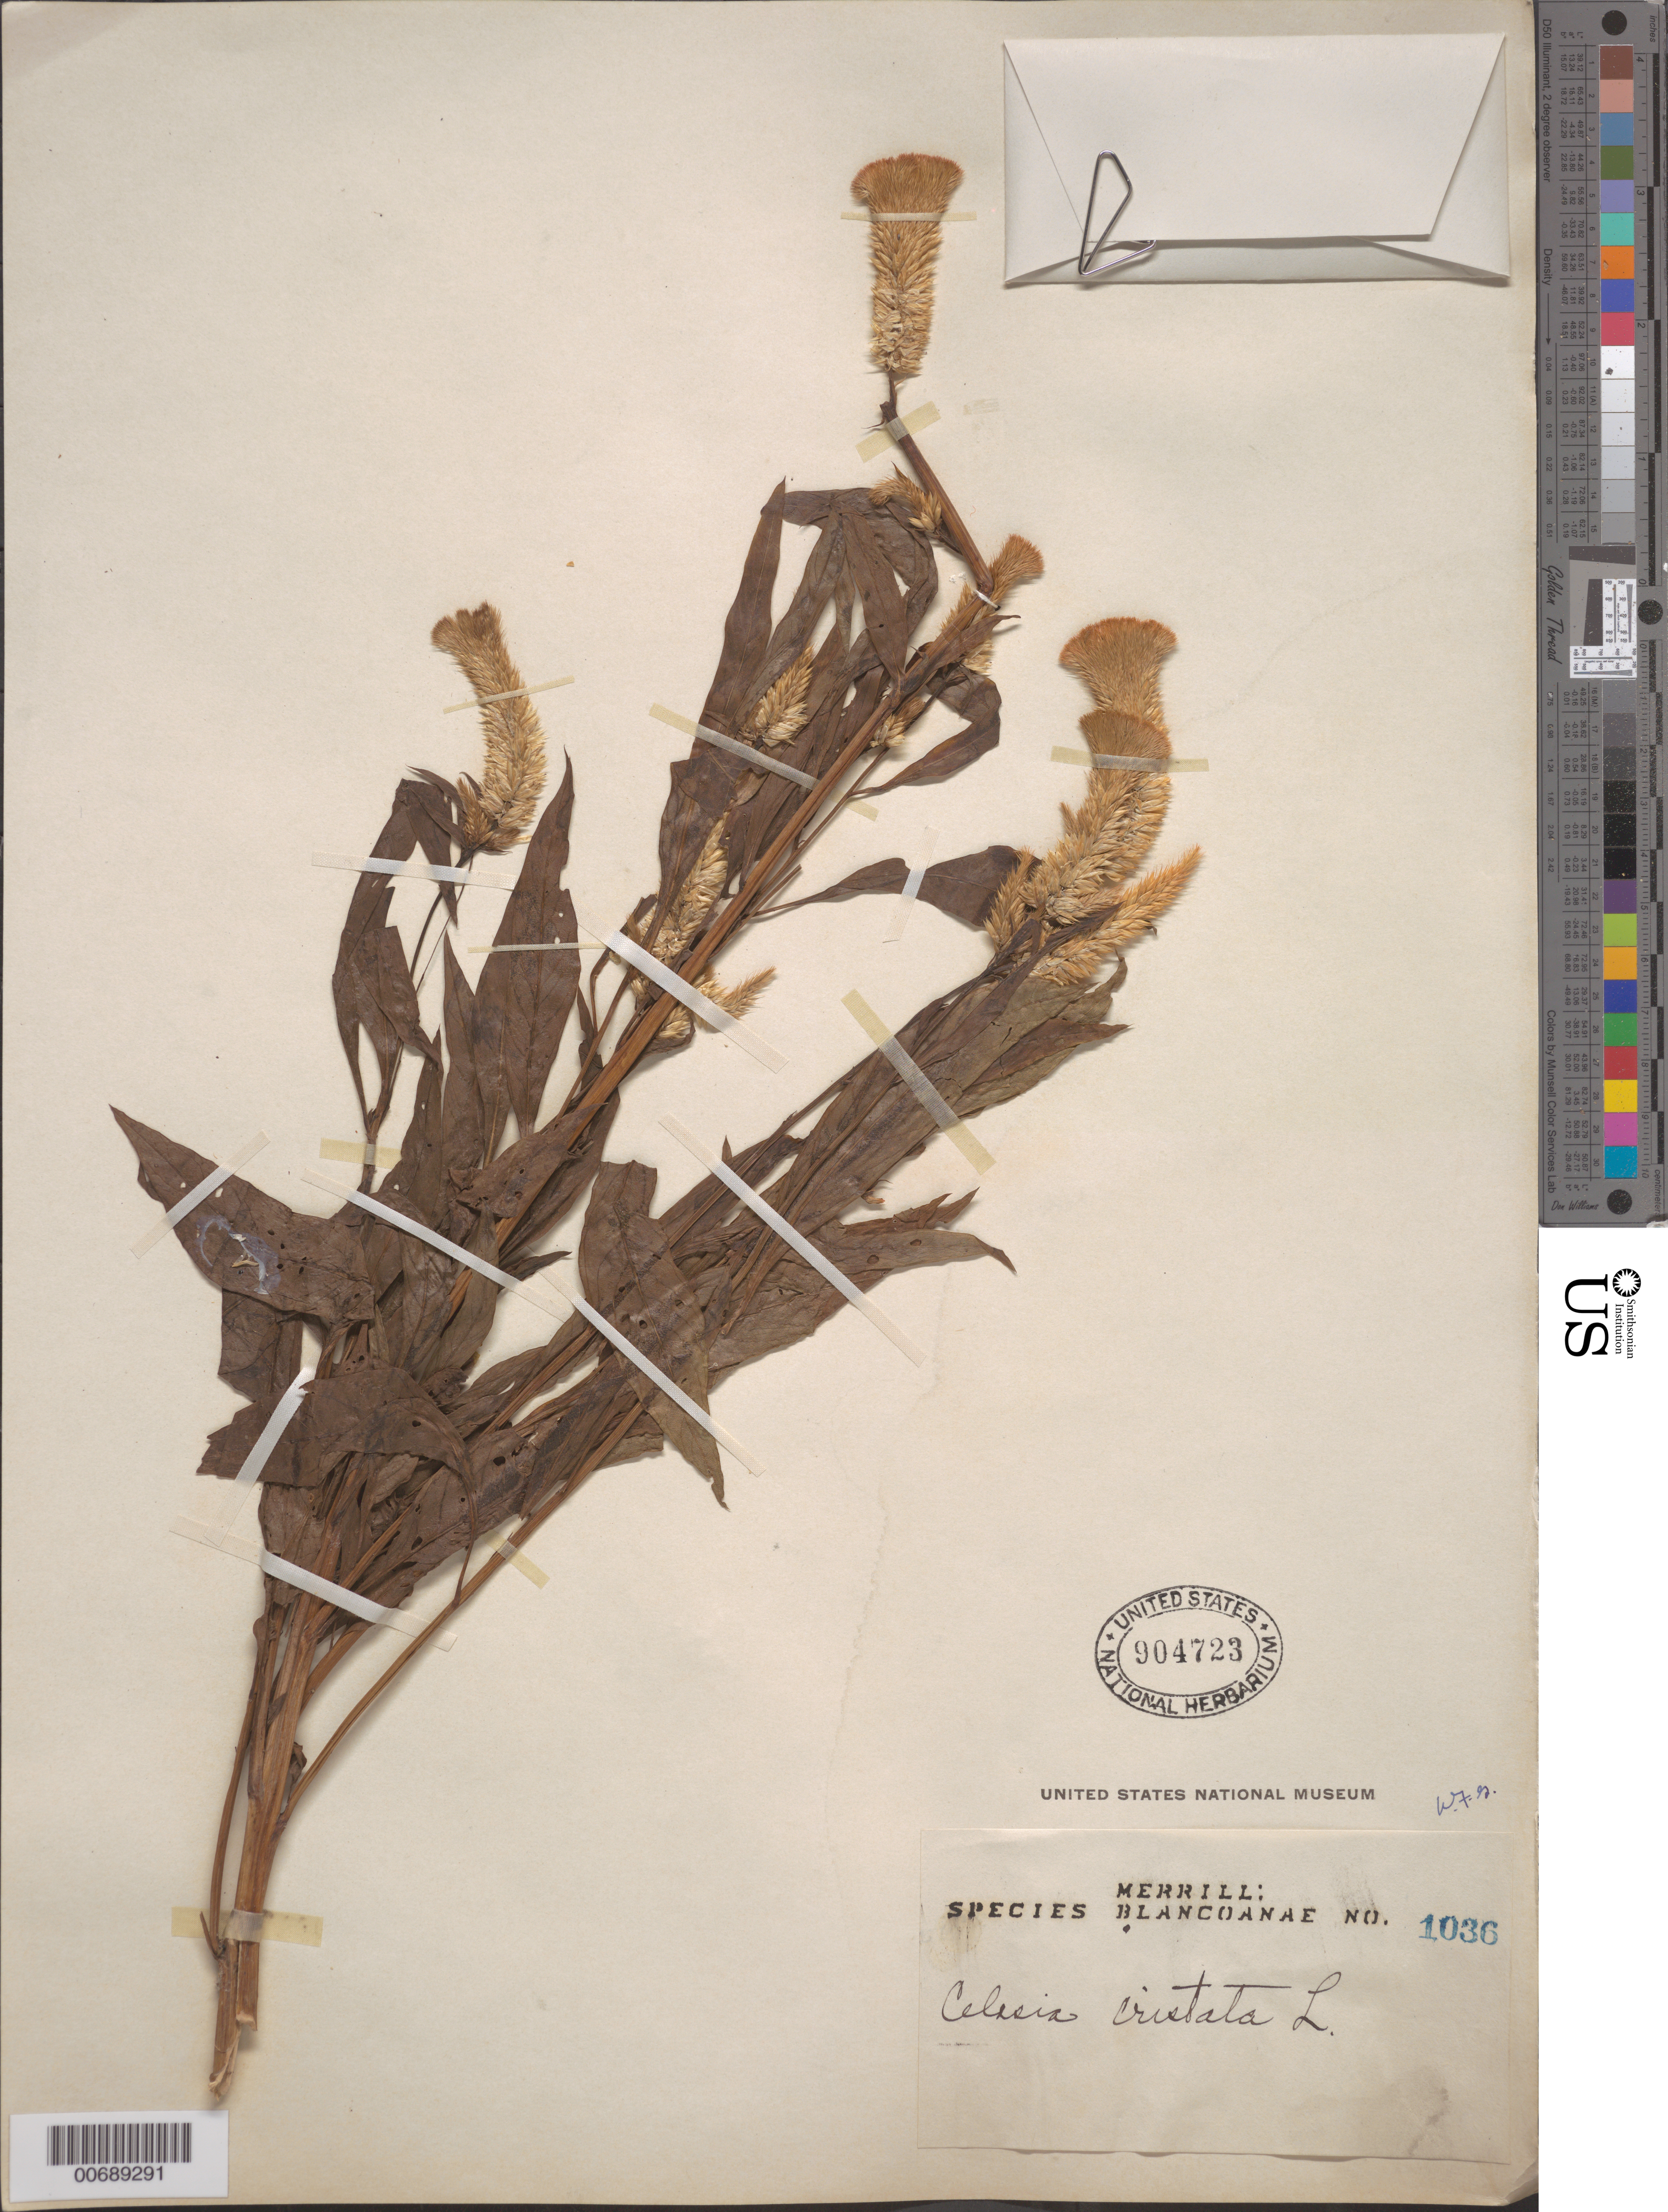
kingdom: Plantae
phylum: Tracheophyta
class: Magnoliopsida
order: Caryophyllales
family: Amaranthaceae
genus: Celosia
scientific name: Celosia 'Cristata'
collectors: E. D. Merrill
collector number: Sp. Blancoan. 1036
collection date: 1916-10-20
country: Philippines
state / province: Calabarzon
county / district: Batangas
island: Luzon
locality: Batangas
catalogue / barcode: US 904723